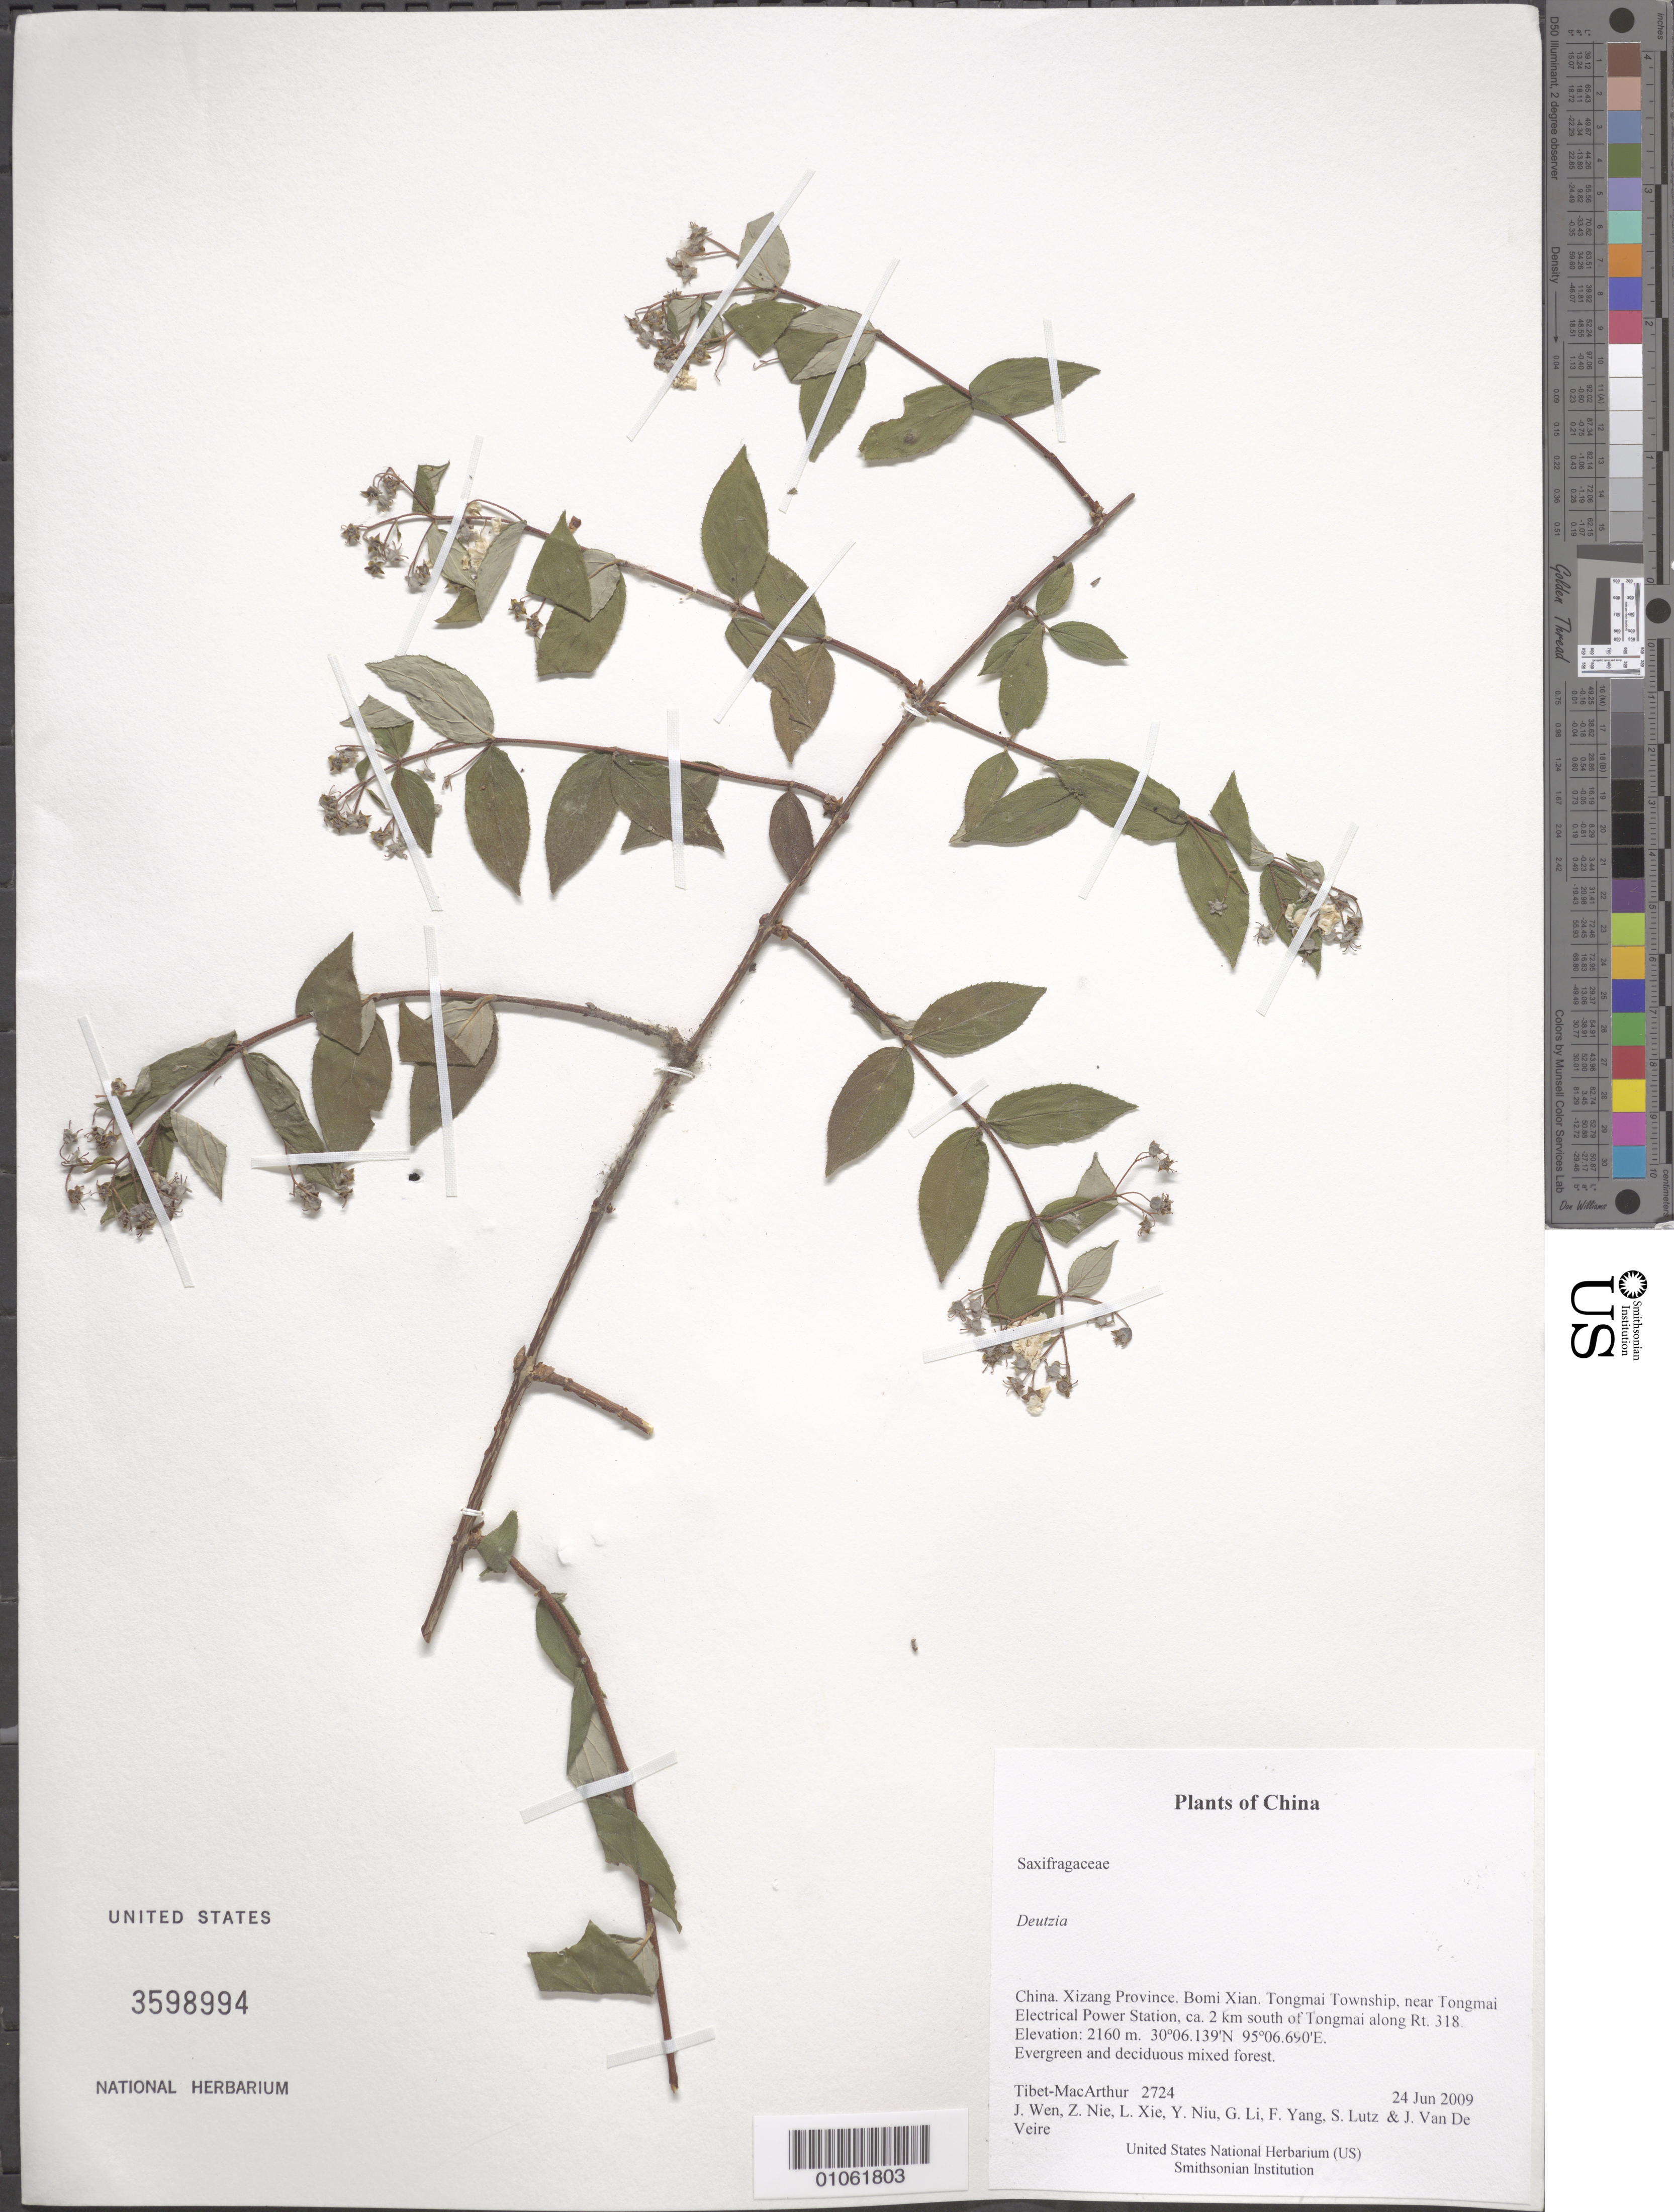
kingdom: Plantae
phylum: Tracheophyta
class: Magnoliopsida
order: Cornales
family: Hydrangeaceae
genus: Deutzia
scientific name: Deutzia sp.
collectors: Tibet-MacArthur, J. Wen, Z. Nie, L. Xie, Y. Niu, G. Li, F. Yang, S. Lutz & J. Van De Veire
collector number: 2724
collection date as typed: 24 Jun 2009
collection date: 2009-06-24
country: China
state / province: Xizang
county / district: Bomi Xian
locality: Tongmai Township, near Tongmai Electrical Power Station, ca. 2 km south of Tongmai along Rt. 318.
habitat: Evergreen and deciduous mixed forest.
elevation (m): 2160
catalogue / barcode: US 3598994